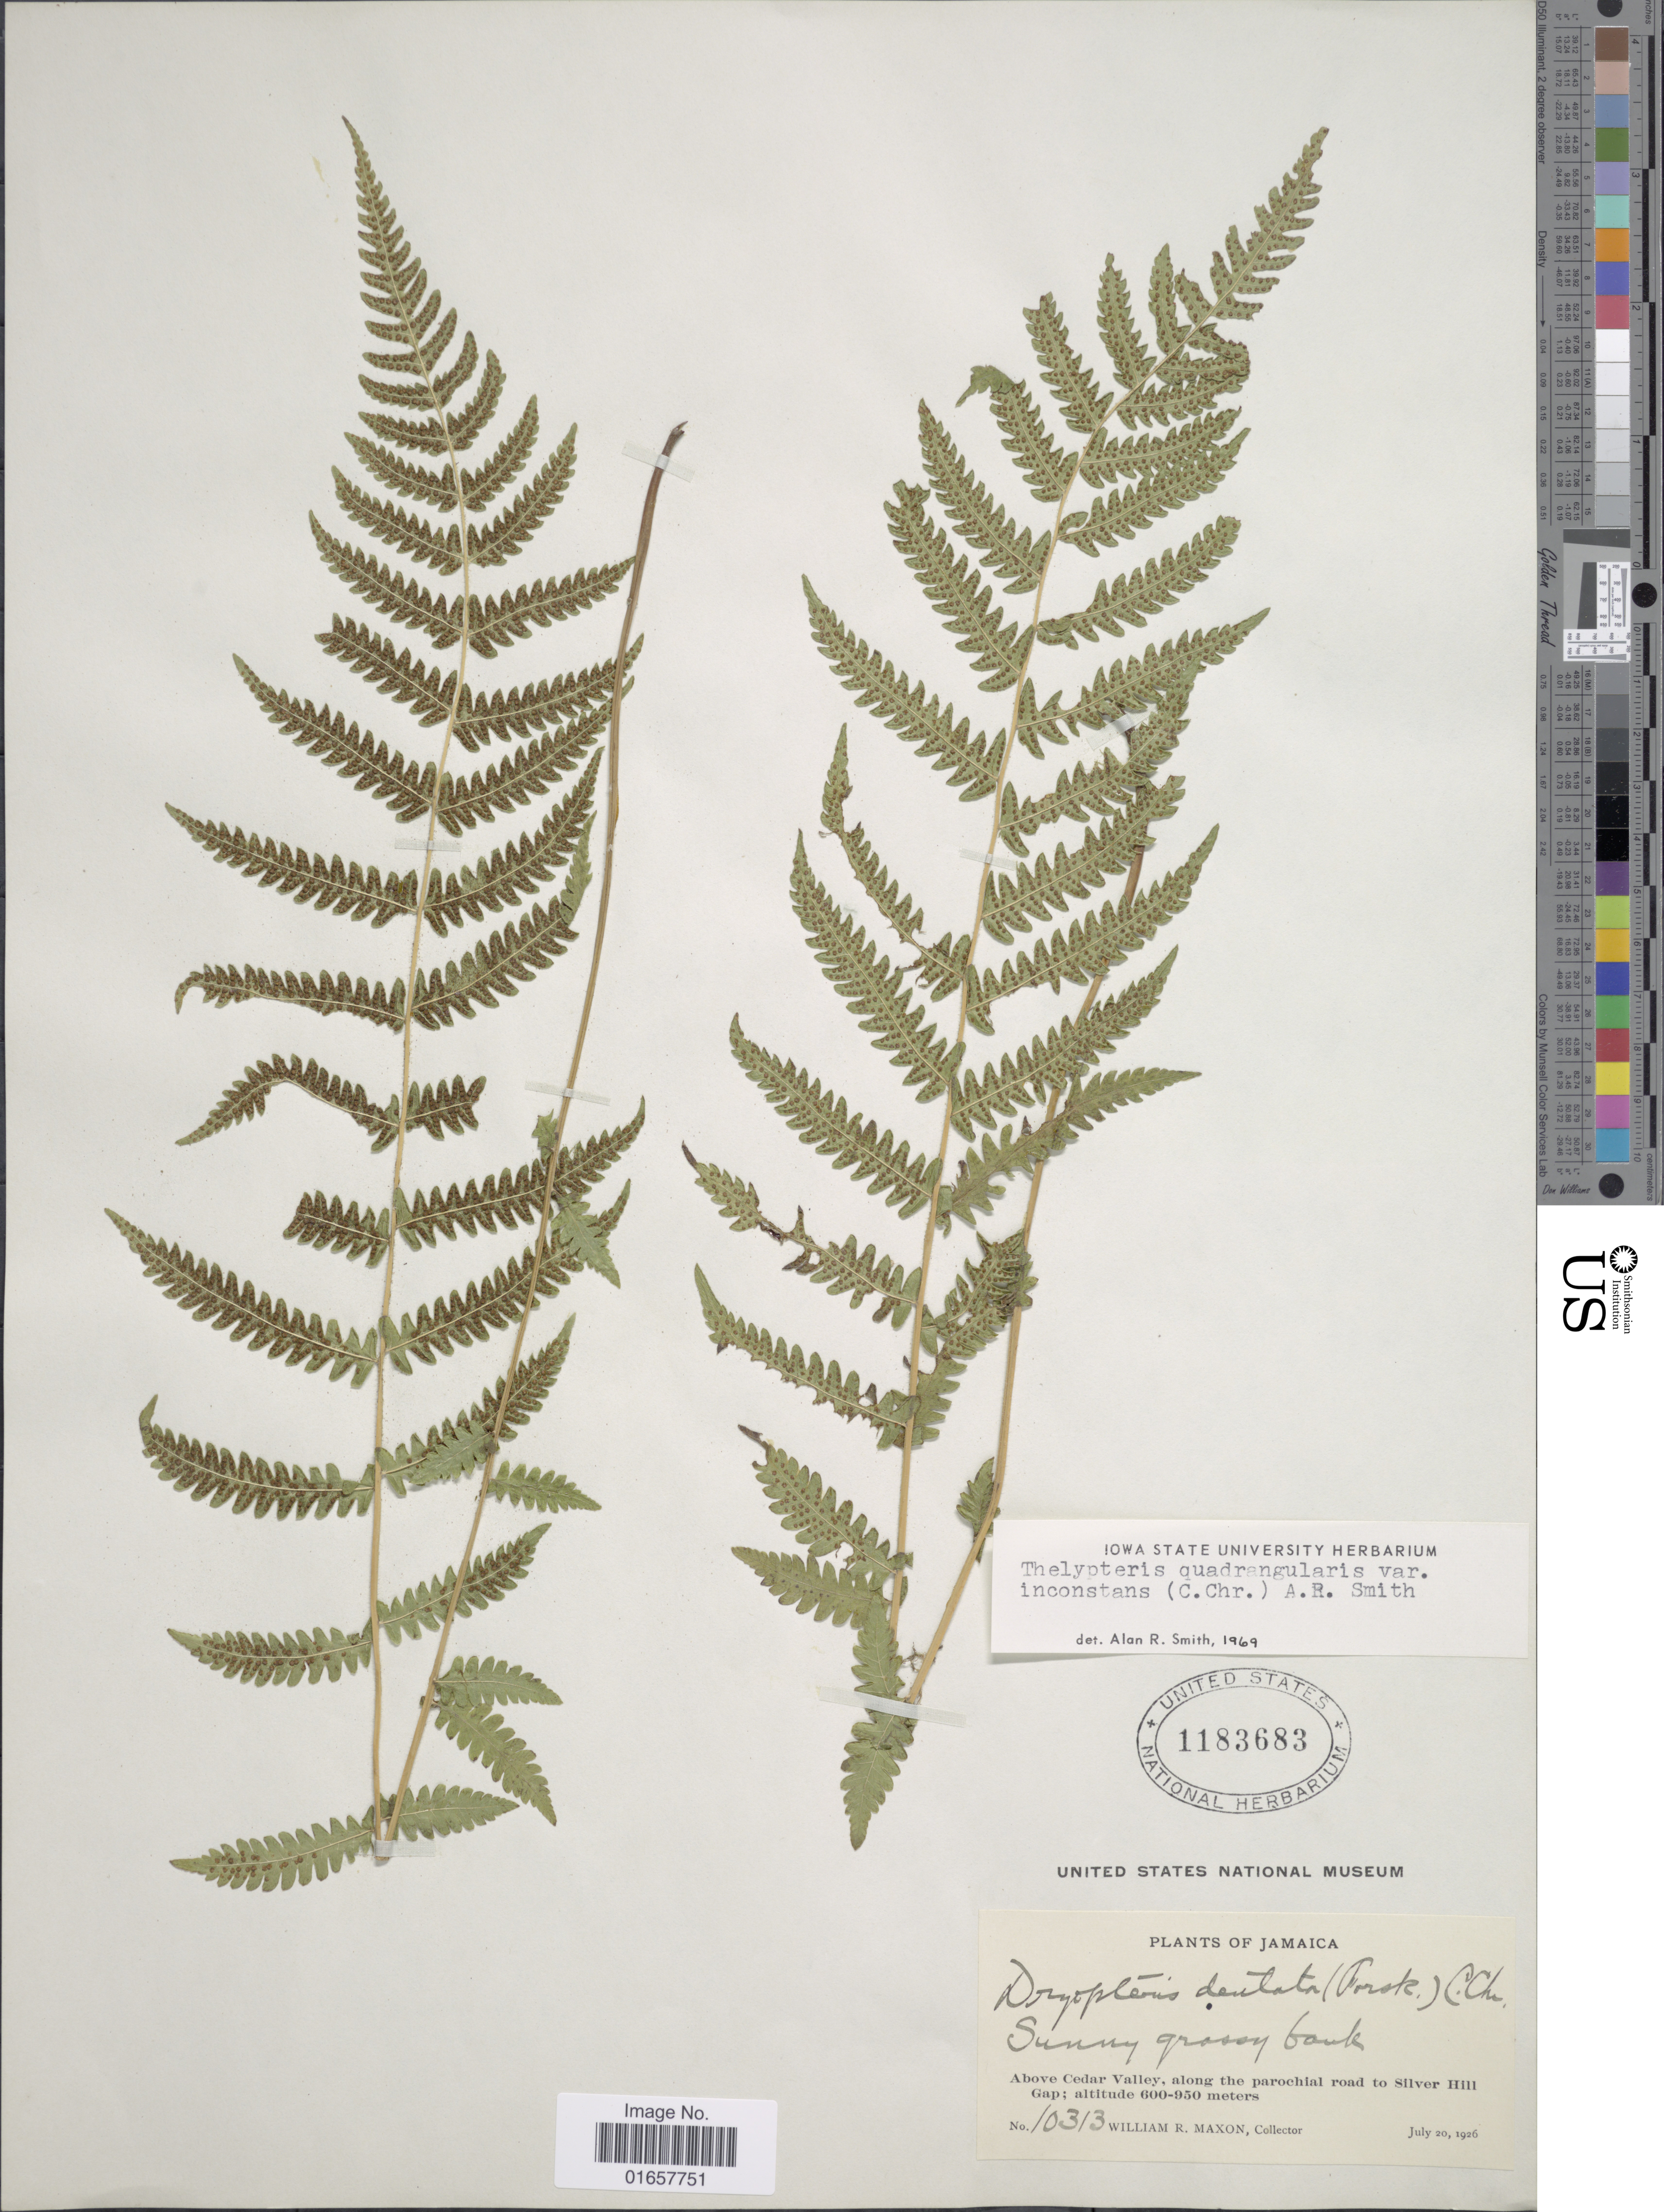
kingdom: Plantae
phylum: Tracheophyta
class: Polypodiopsida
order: Polypodiales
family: Thelypteridaceae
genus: Christella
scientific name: Christella hispidula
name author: (Decne.) Holttum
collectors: W. R. Maxon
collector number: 10313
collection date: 1926-07-20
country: Jamaica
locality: Jamaica, Sunny grosey bank. Above Cedar Valley, along the parochial road to Silver Hill Gap.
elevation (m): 600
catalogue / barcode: US 1183683